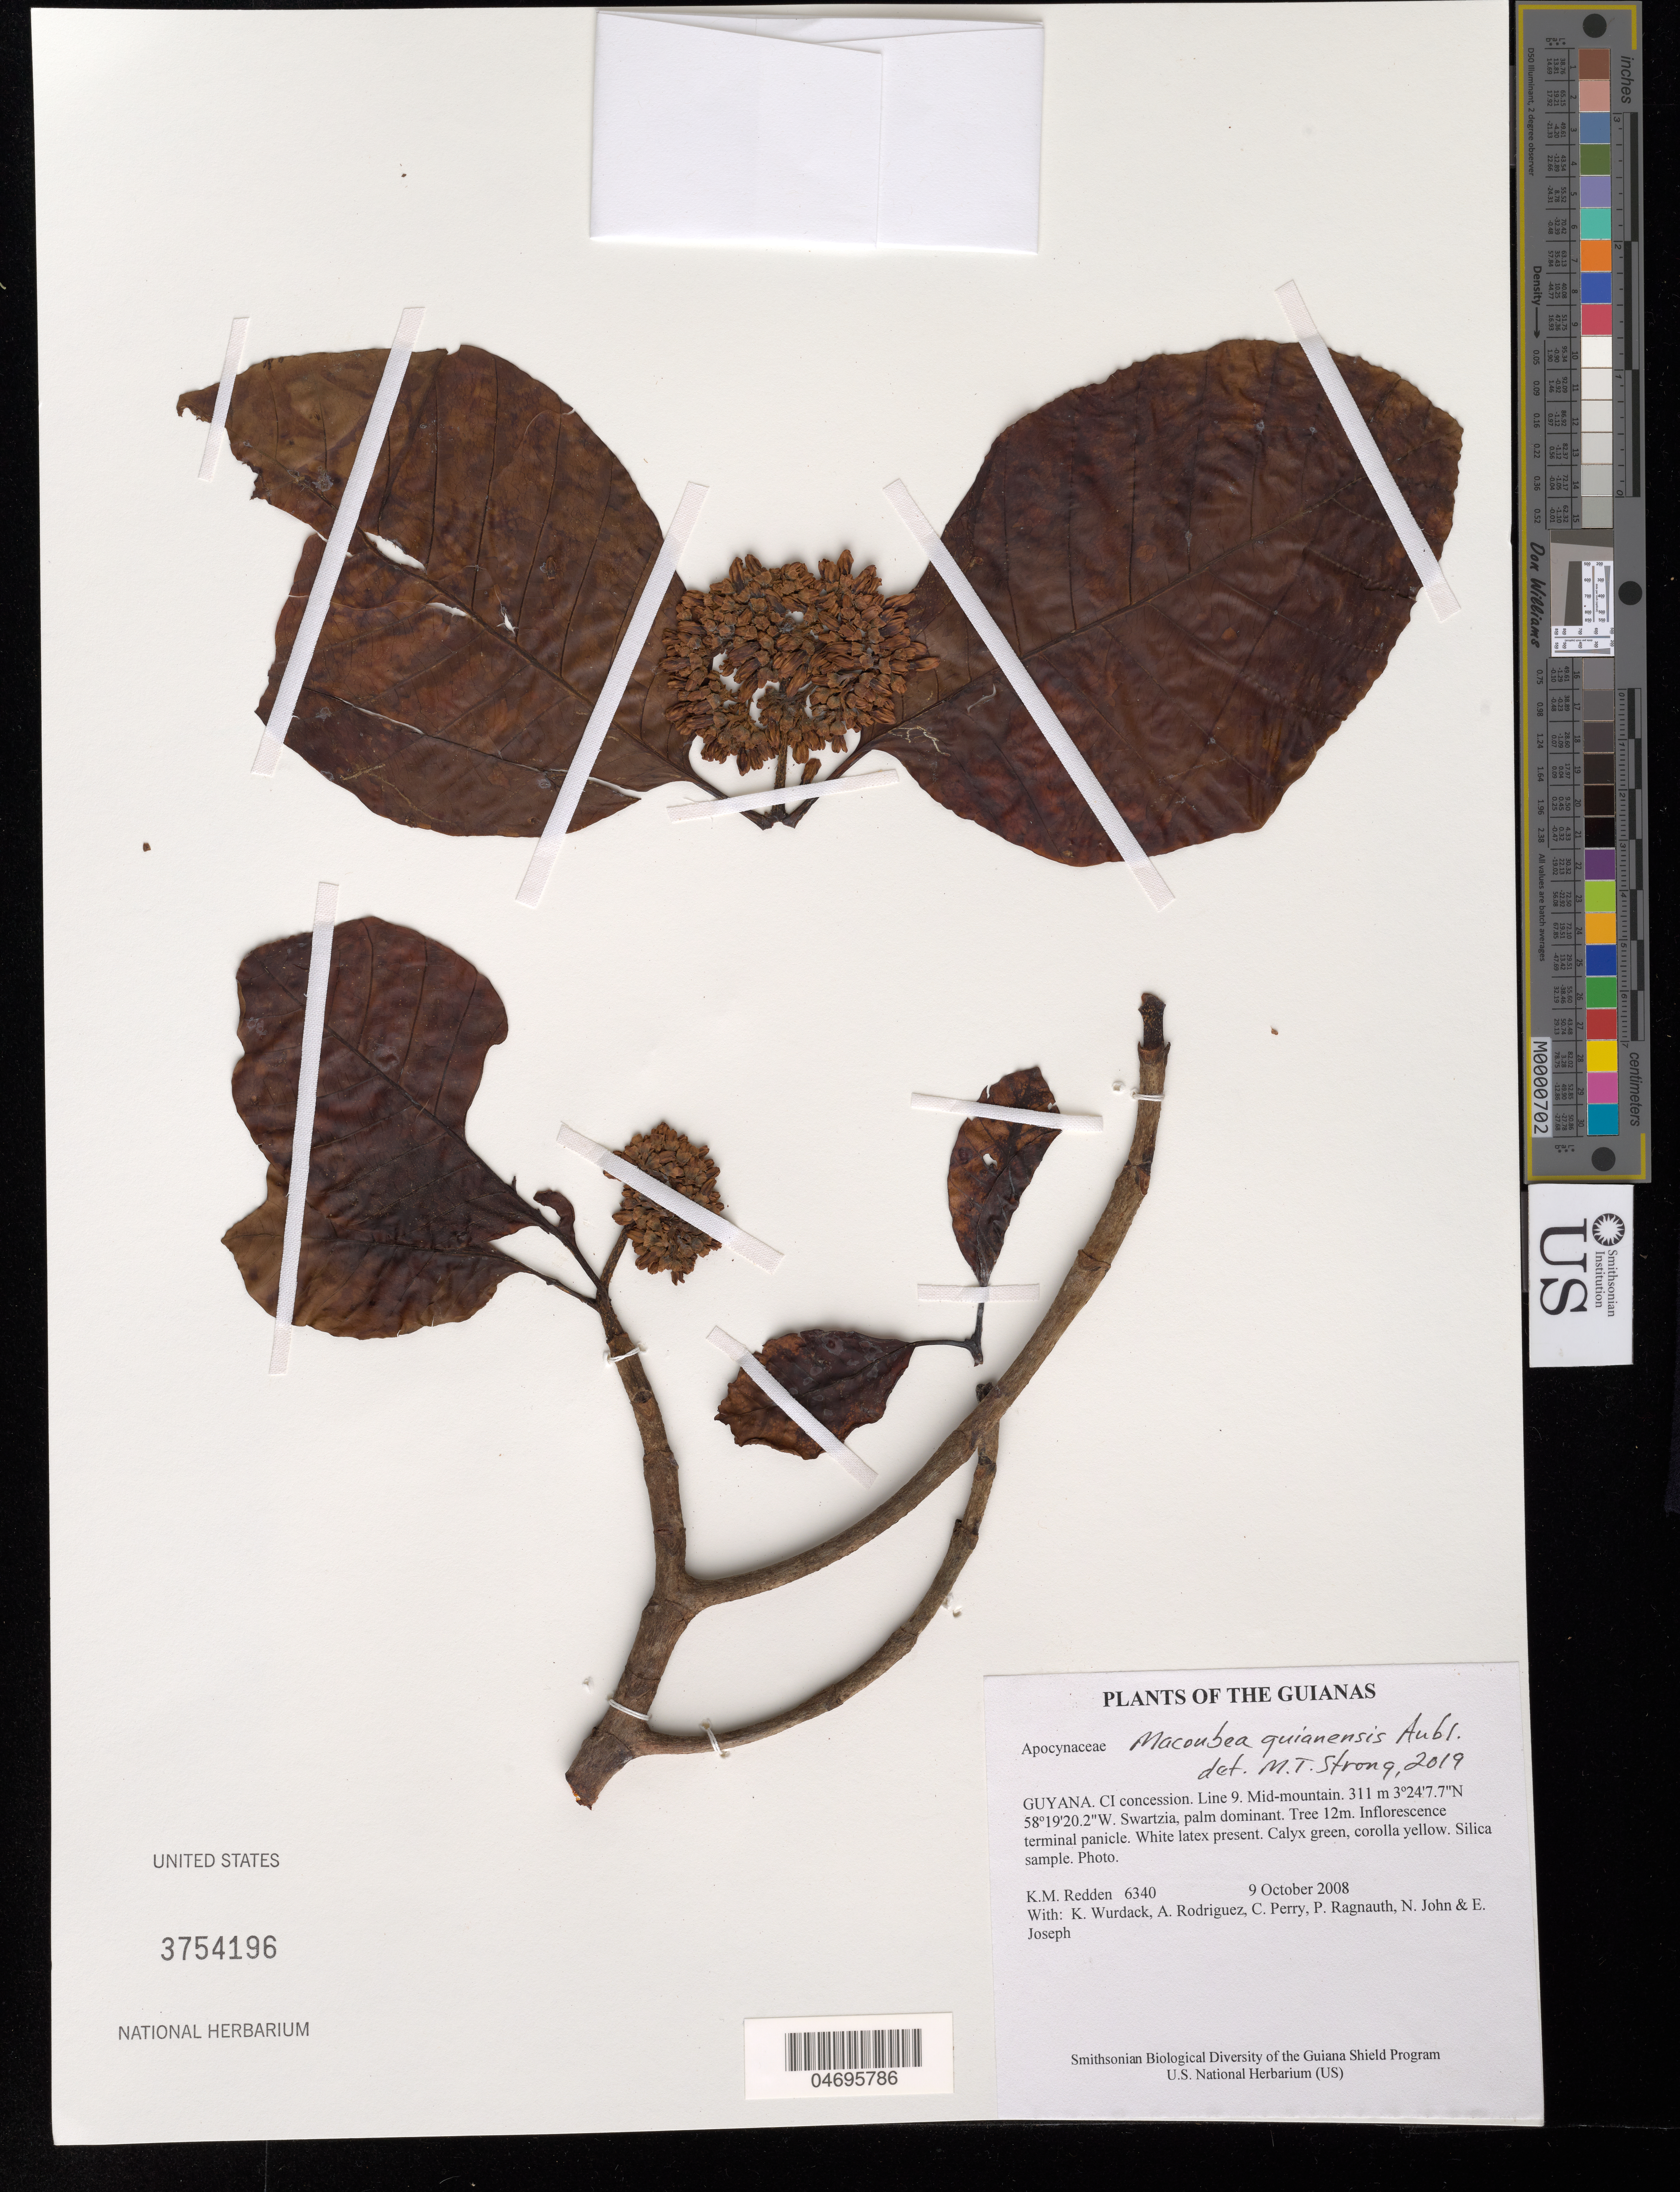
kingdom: Plantae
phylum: Tracheophyta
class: Magnoliopsida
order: Gentianales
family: Apocynaceae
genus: Macoubea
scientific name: Macoubea guianensis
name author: Aubl.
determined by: Strong, Mark T., (BOT), Smithsonian Institution - National Museum of Natural History (UNITED STATES)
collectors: K. M. Redden, K. Wurdack, A. Rodriguez, C. Perry, P. Ragnauth, N. John & E. Joseph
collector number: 6340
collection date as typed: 9 October 2008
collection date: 2008-10-09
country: Guyana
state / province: U. Takutu-U. Essequibo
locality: CI concession. Line 9. Mid-mountain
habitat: Swartzia, palm dominant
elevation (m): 311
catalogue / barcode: US 3754196